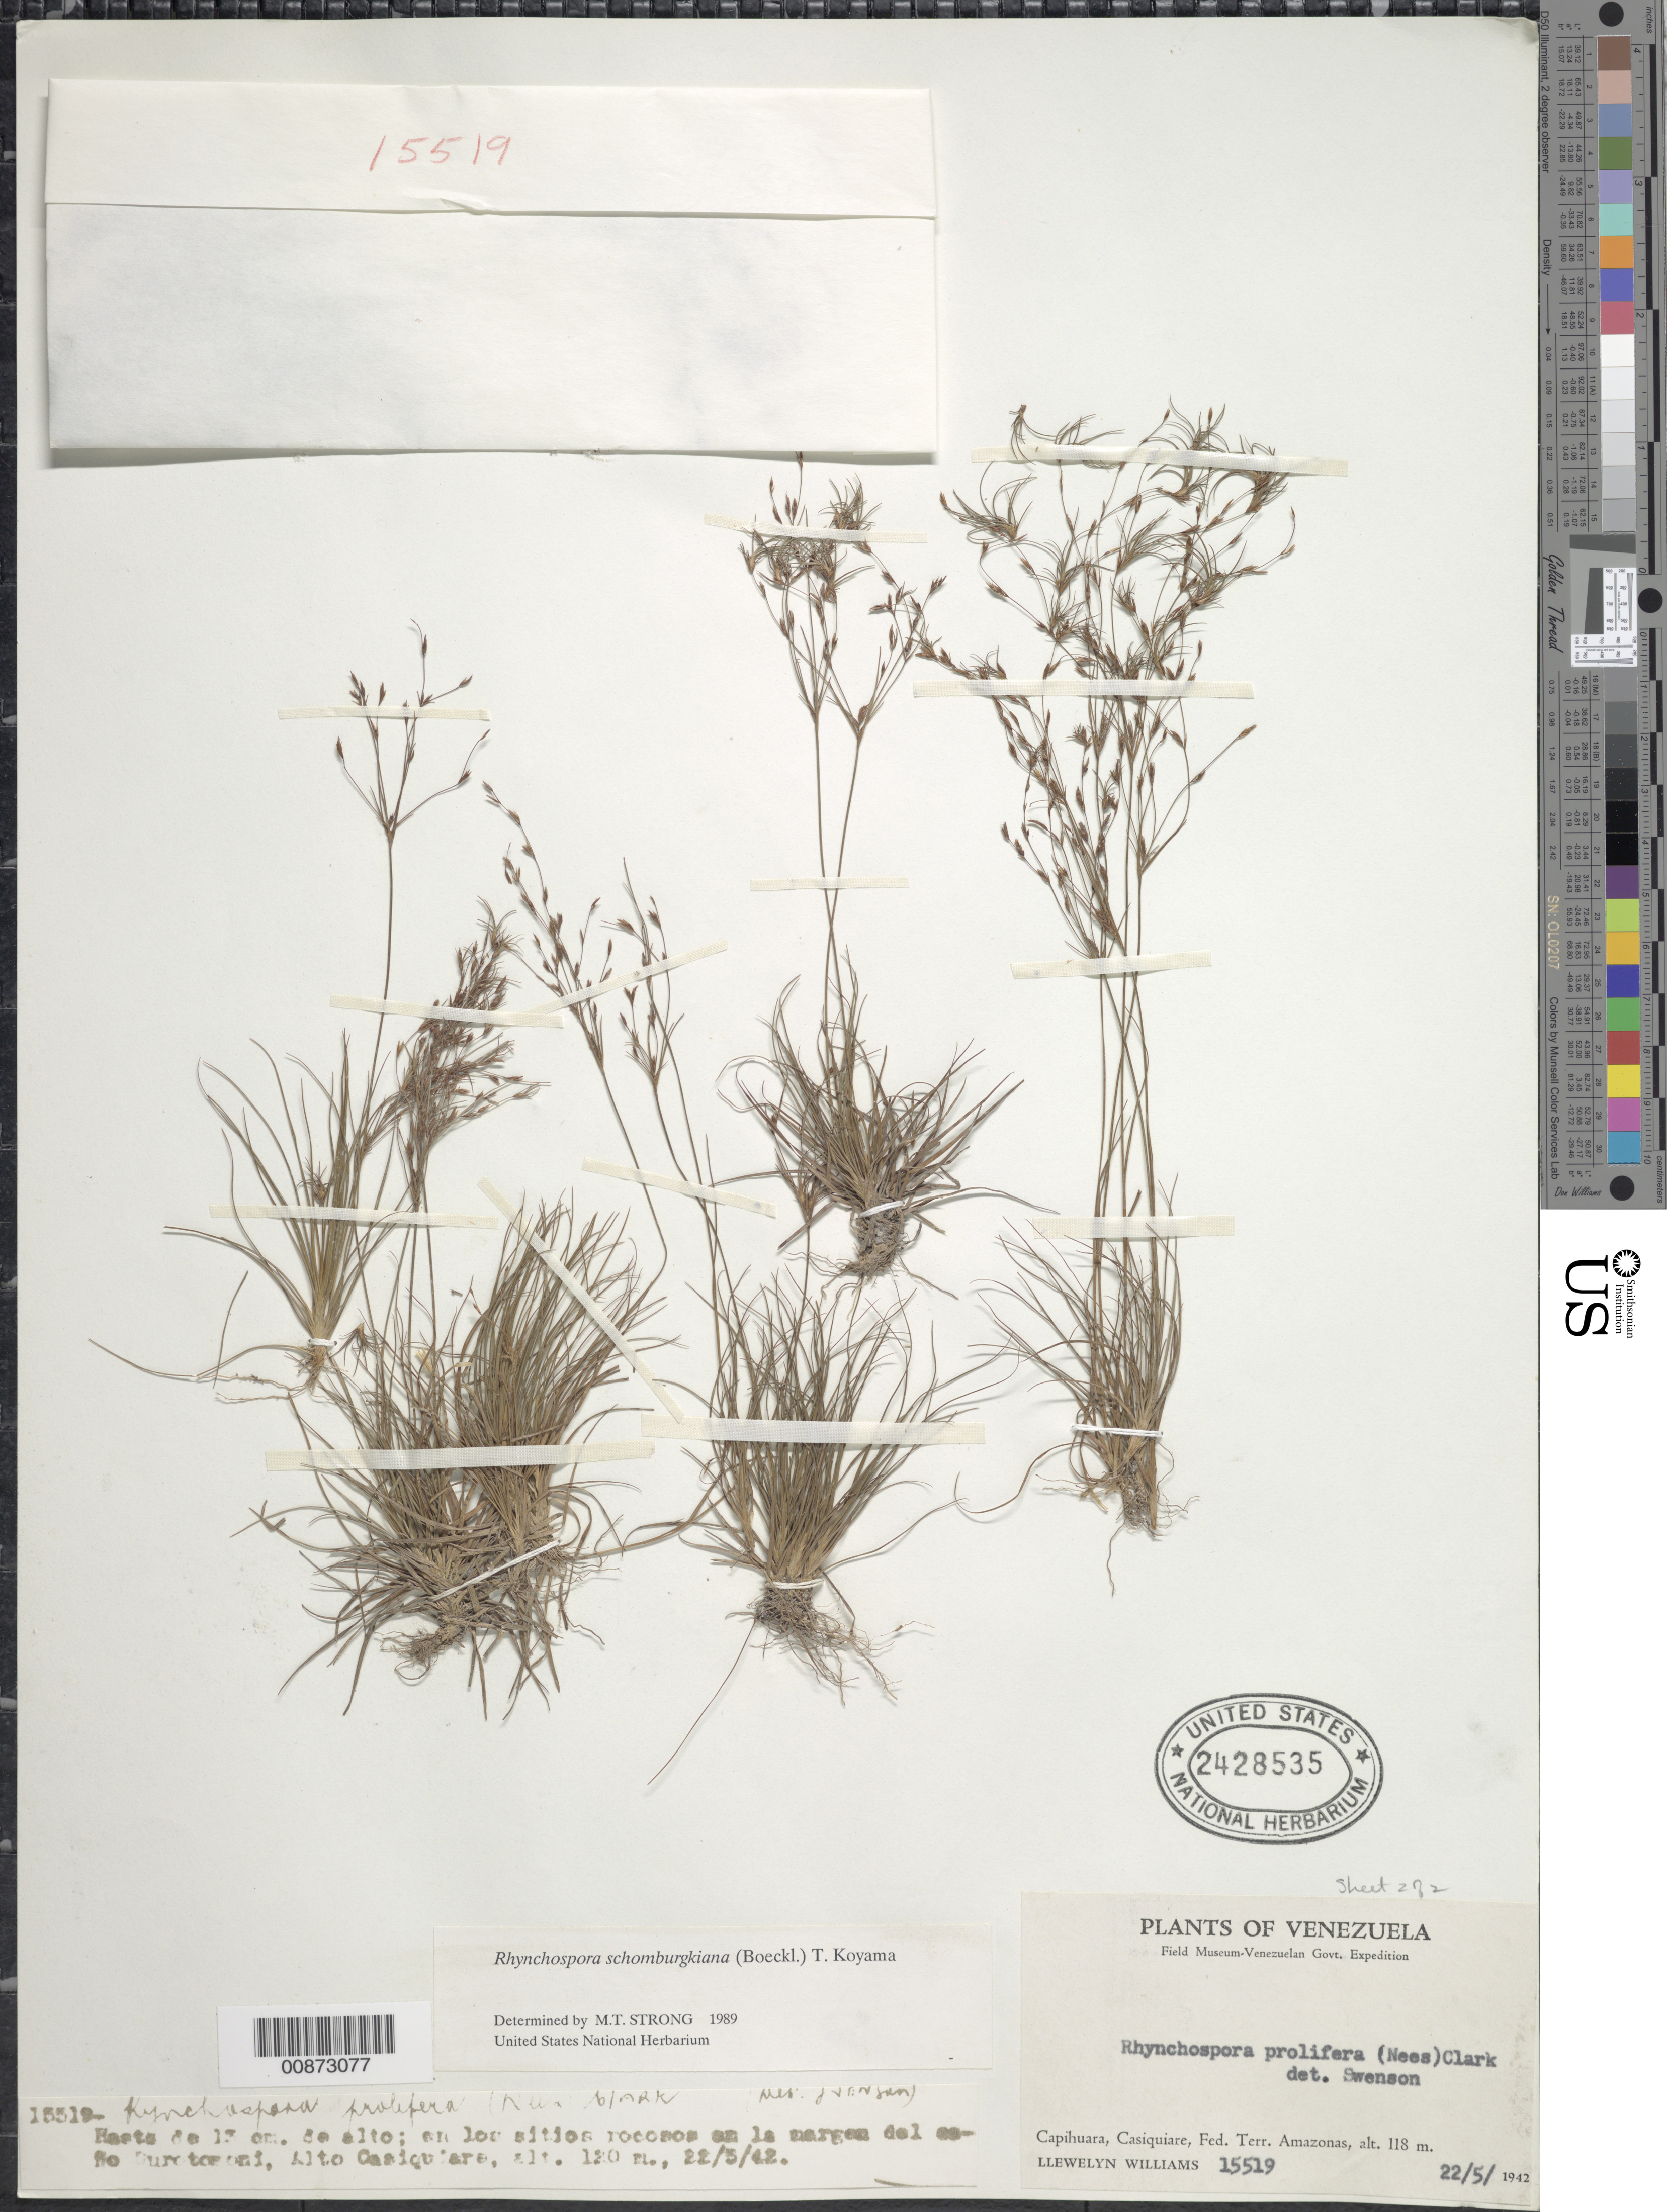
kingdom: Plantae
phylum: Tracheophyta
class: Magnoliopsida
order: Asterales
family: Campanulaceae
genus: Hippobroma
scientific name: Hippobroma longiflora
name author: (L.) G. Don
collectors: W. Palmer & J. H. Riley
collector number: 190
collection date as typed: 08 Mar 1900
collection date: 1900-03-08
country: Cuba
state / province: Pinar del Río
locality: In mountains near El Guama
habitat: Montane. Stream bank.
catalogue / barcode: US 373070